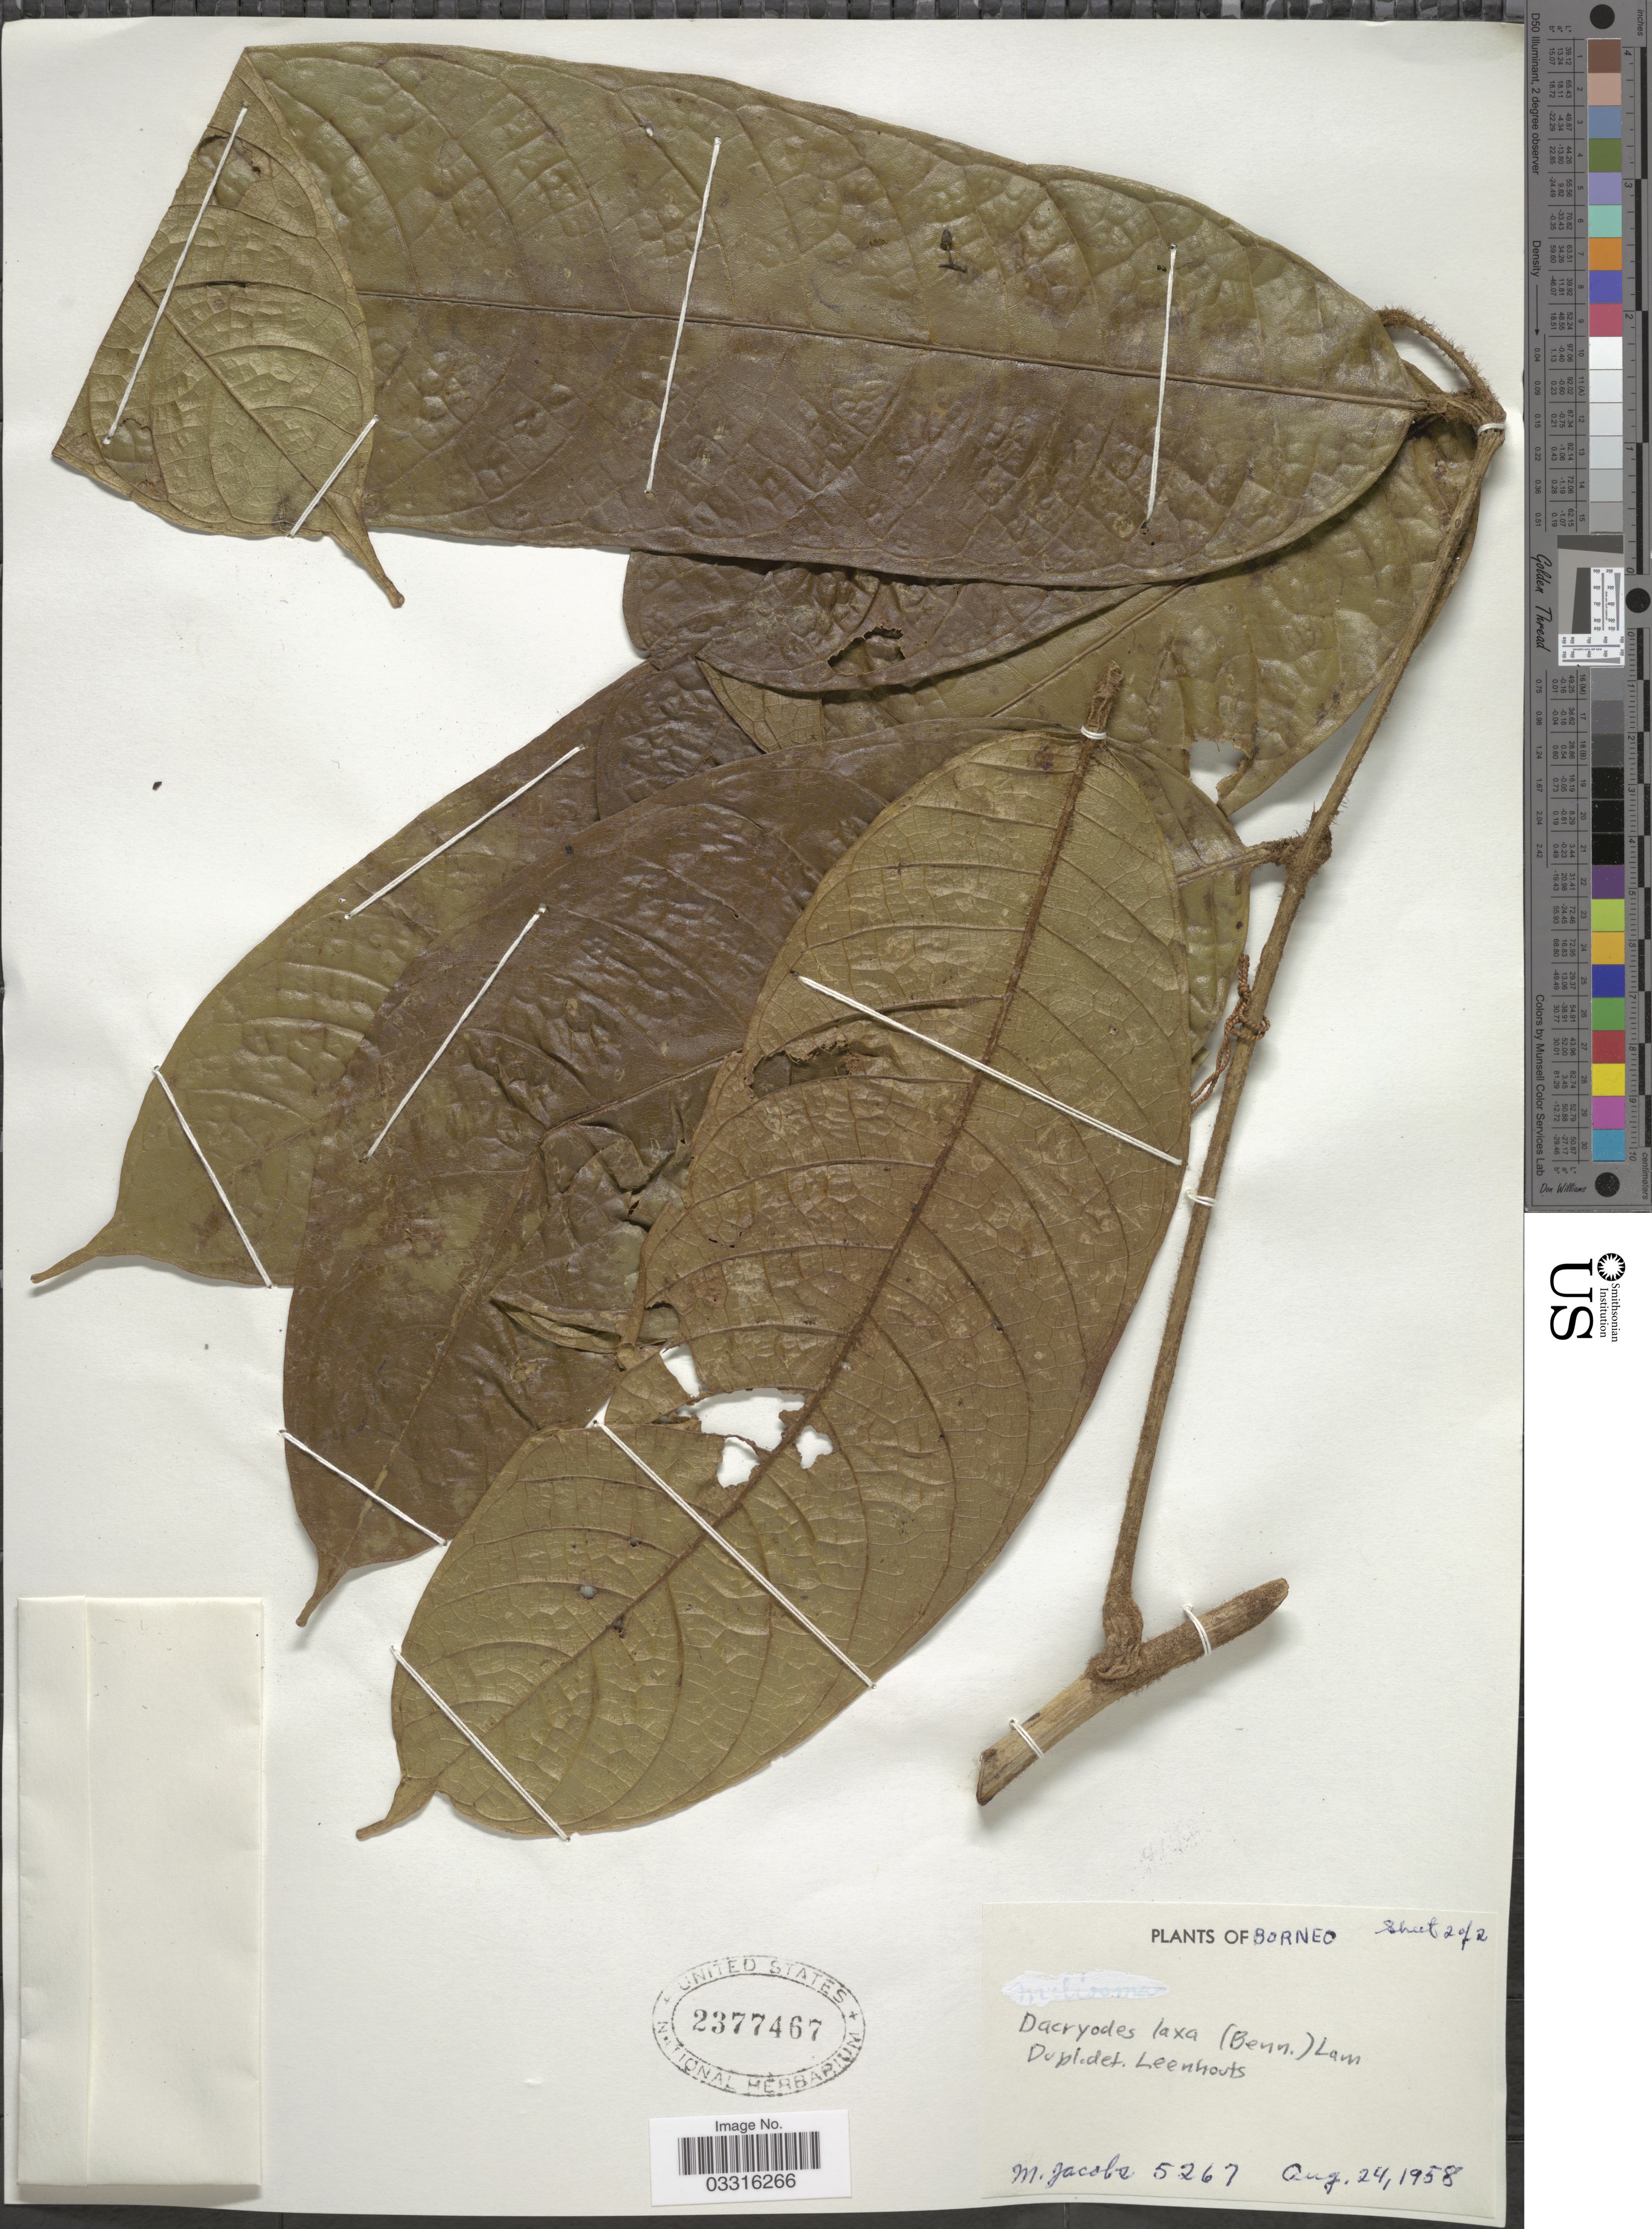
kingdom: Plantae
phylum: Tracheophyta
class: Magnoliopsida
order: Sapindales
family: Burseraceae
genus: Dacryodes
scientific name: Dacryodes laxa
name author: (A.W. Benn.) H.J. Lam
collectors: M. Jacobs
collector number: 5267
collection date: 1958-08-24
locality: Borneo.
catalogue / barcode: US 2377467